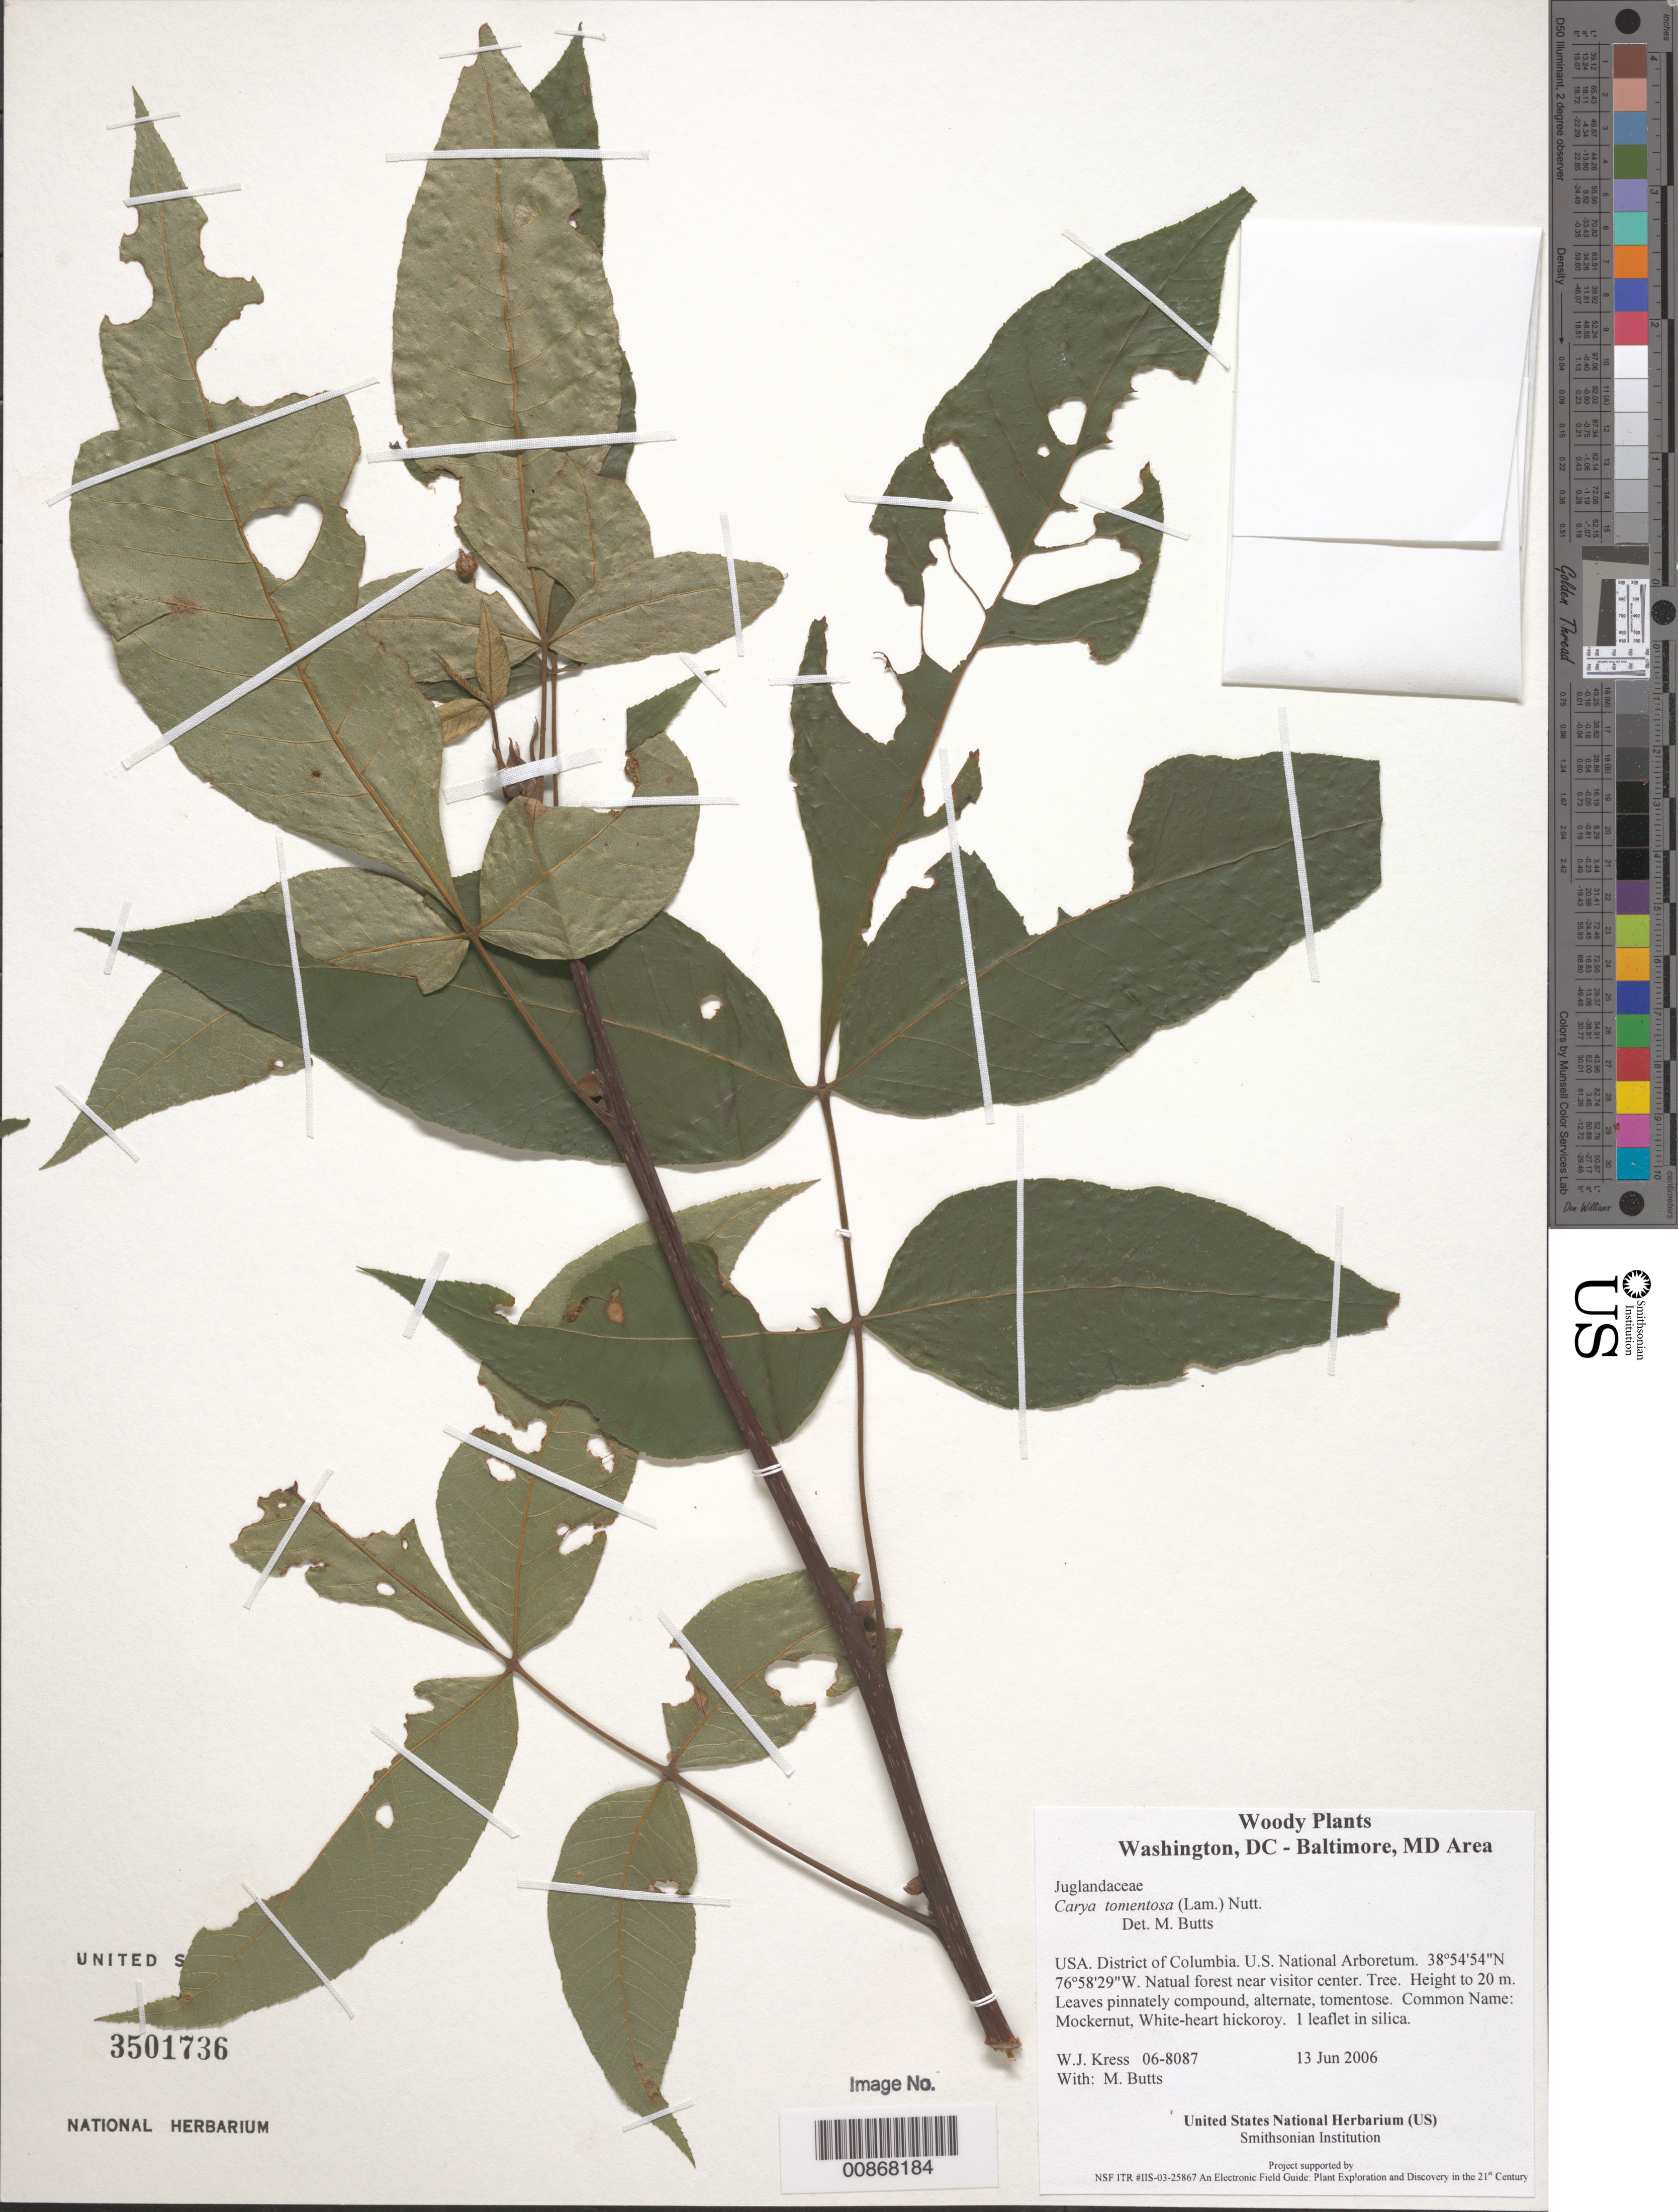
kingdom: Plantae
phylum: Tracheophyta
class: Magnoliopsida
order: Fagales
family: Juglandaceae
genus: Carya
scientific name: Carya tomentosa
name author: (Lam.) Nutt.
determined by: Butts, M. B.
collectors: W. J. Kress & M. B. Butts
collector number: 06-8087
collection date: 2006-06-13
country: United States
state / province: District of Columbia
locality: U.S. National Arboretum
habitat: Natual forest near visitor center.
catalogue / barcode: US 3501736